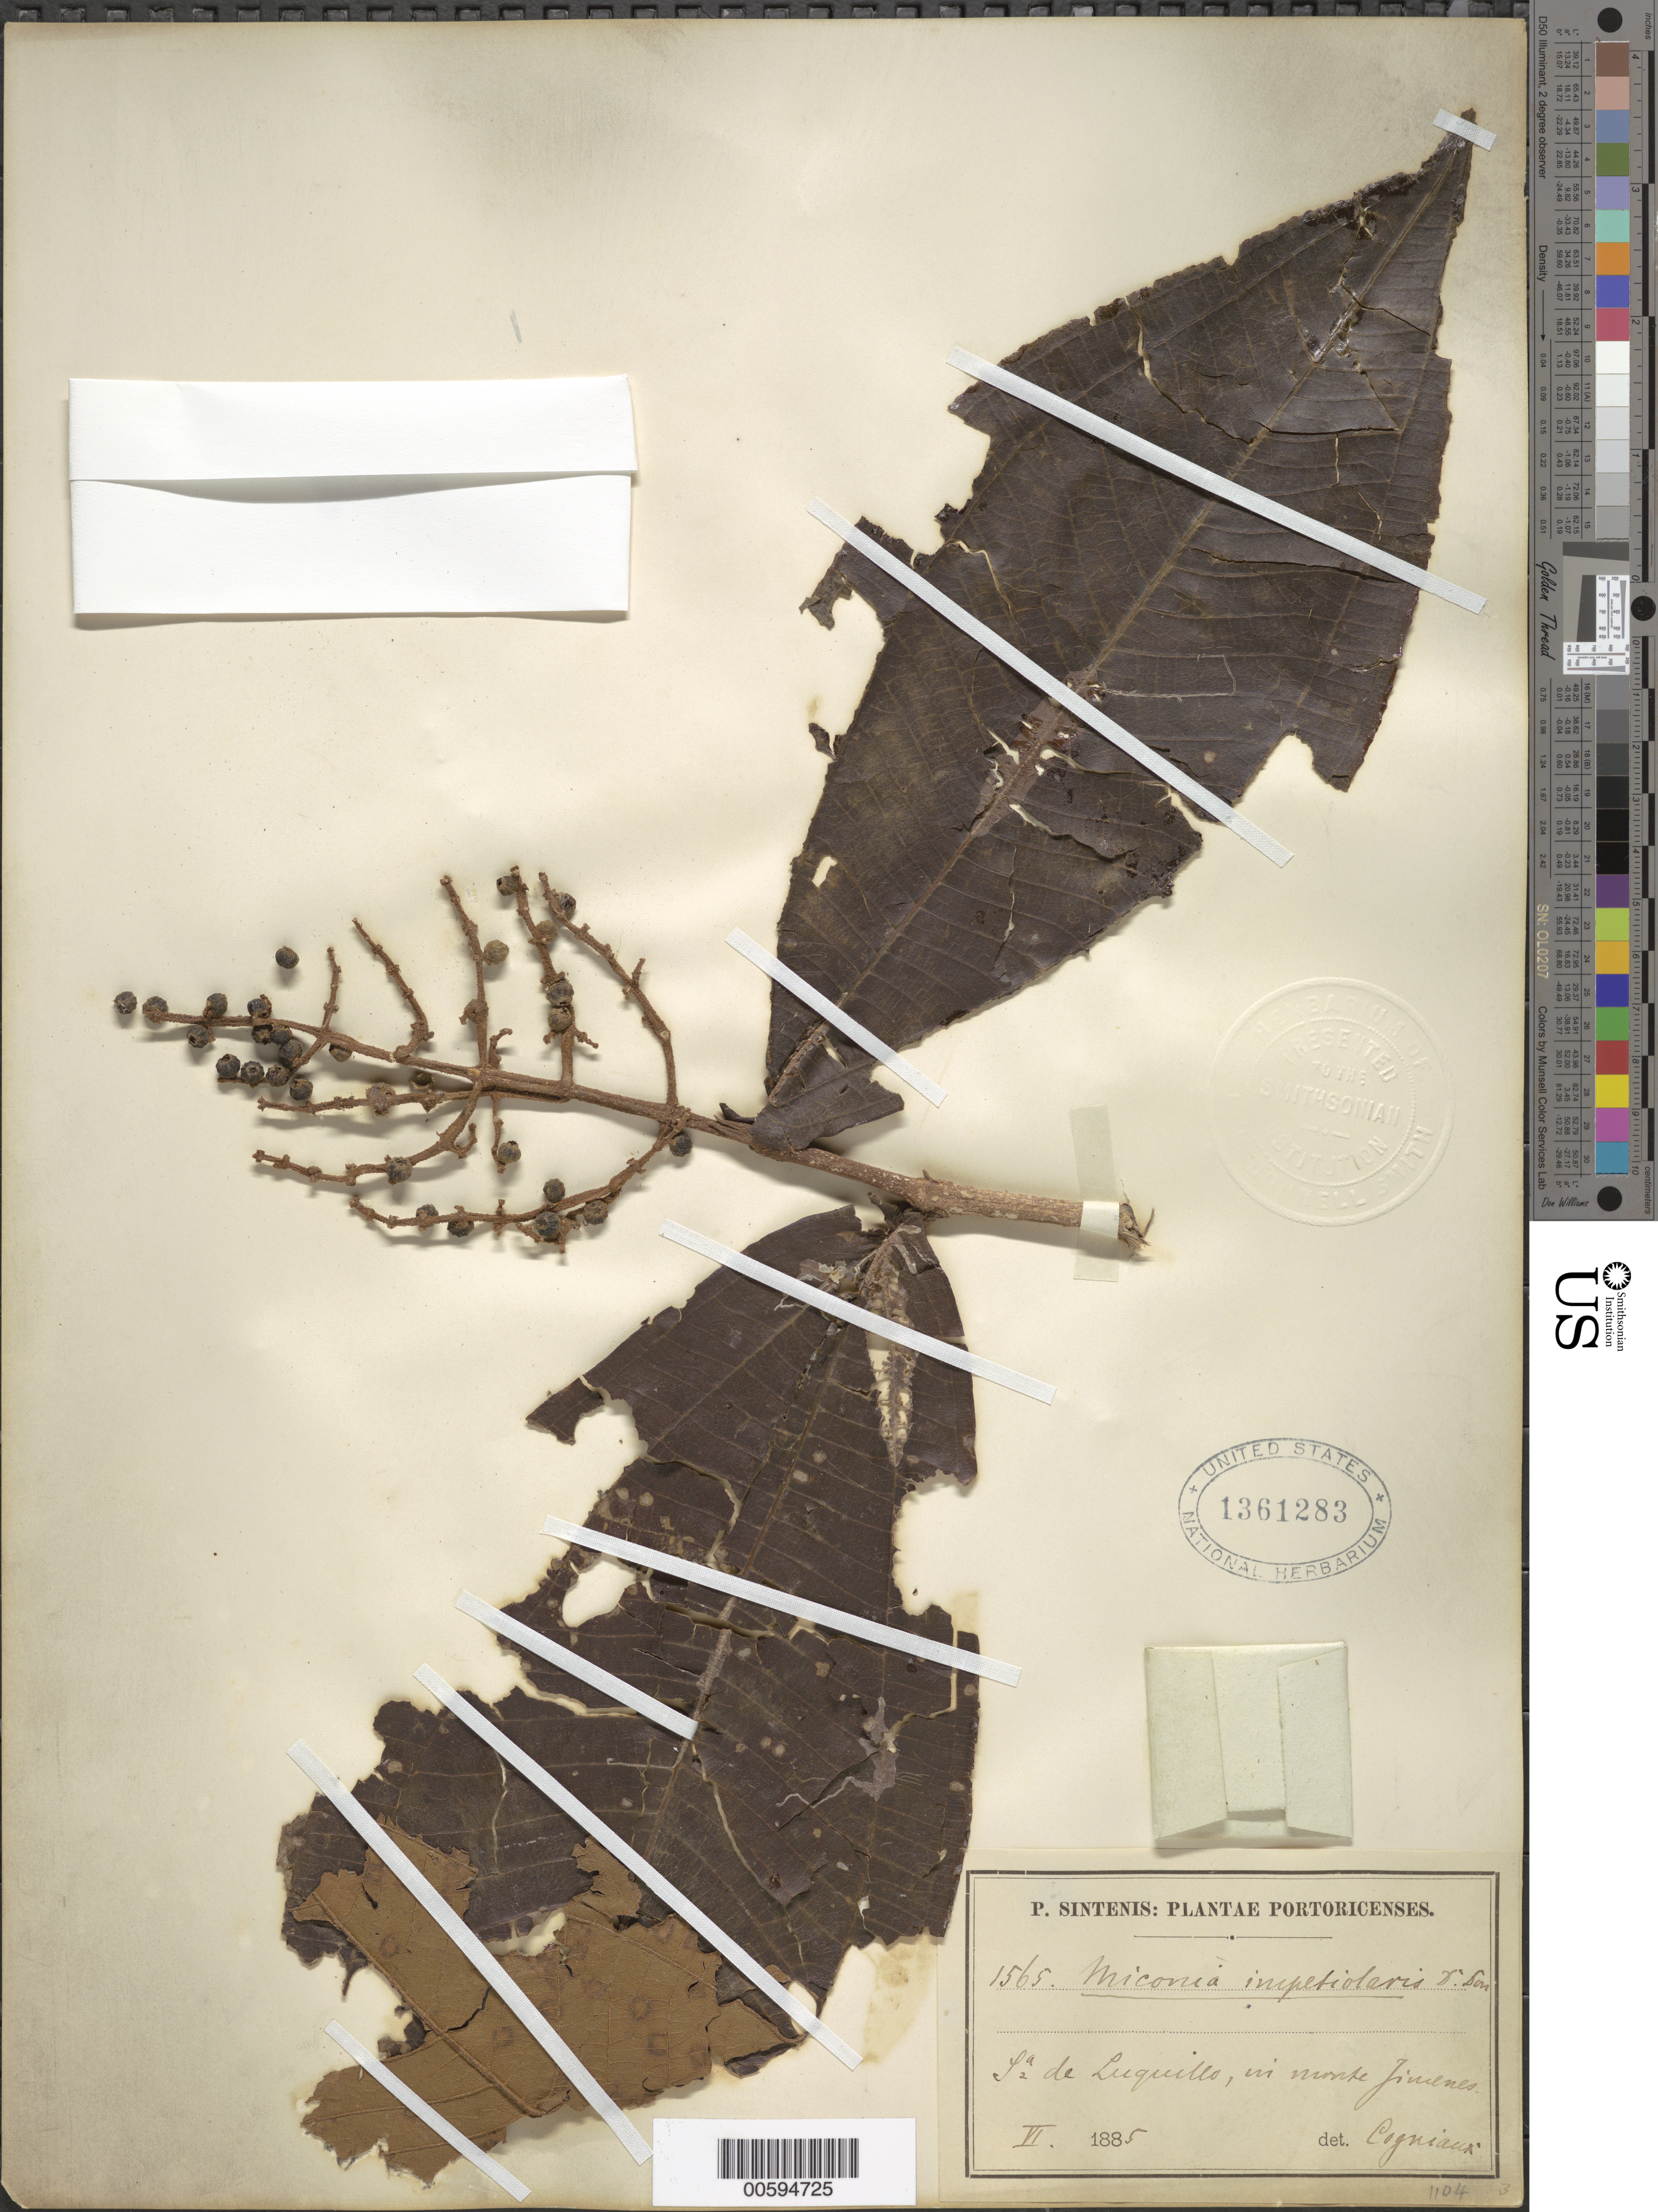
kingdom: Plantae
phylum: Tracheophyta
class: Magnoliopsida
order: Myrtales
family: Melastomataceae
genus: Miconia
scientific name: Miconia thomasiana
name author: DC.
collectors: P. Sintenis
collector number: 1565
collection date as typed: Jun 1885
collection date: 1885-06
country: Puerto Rico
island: Greater Antilles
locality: Sierra de Luquillo, in monte Jimenes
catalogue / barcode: US 1361283